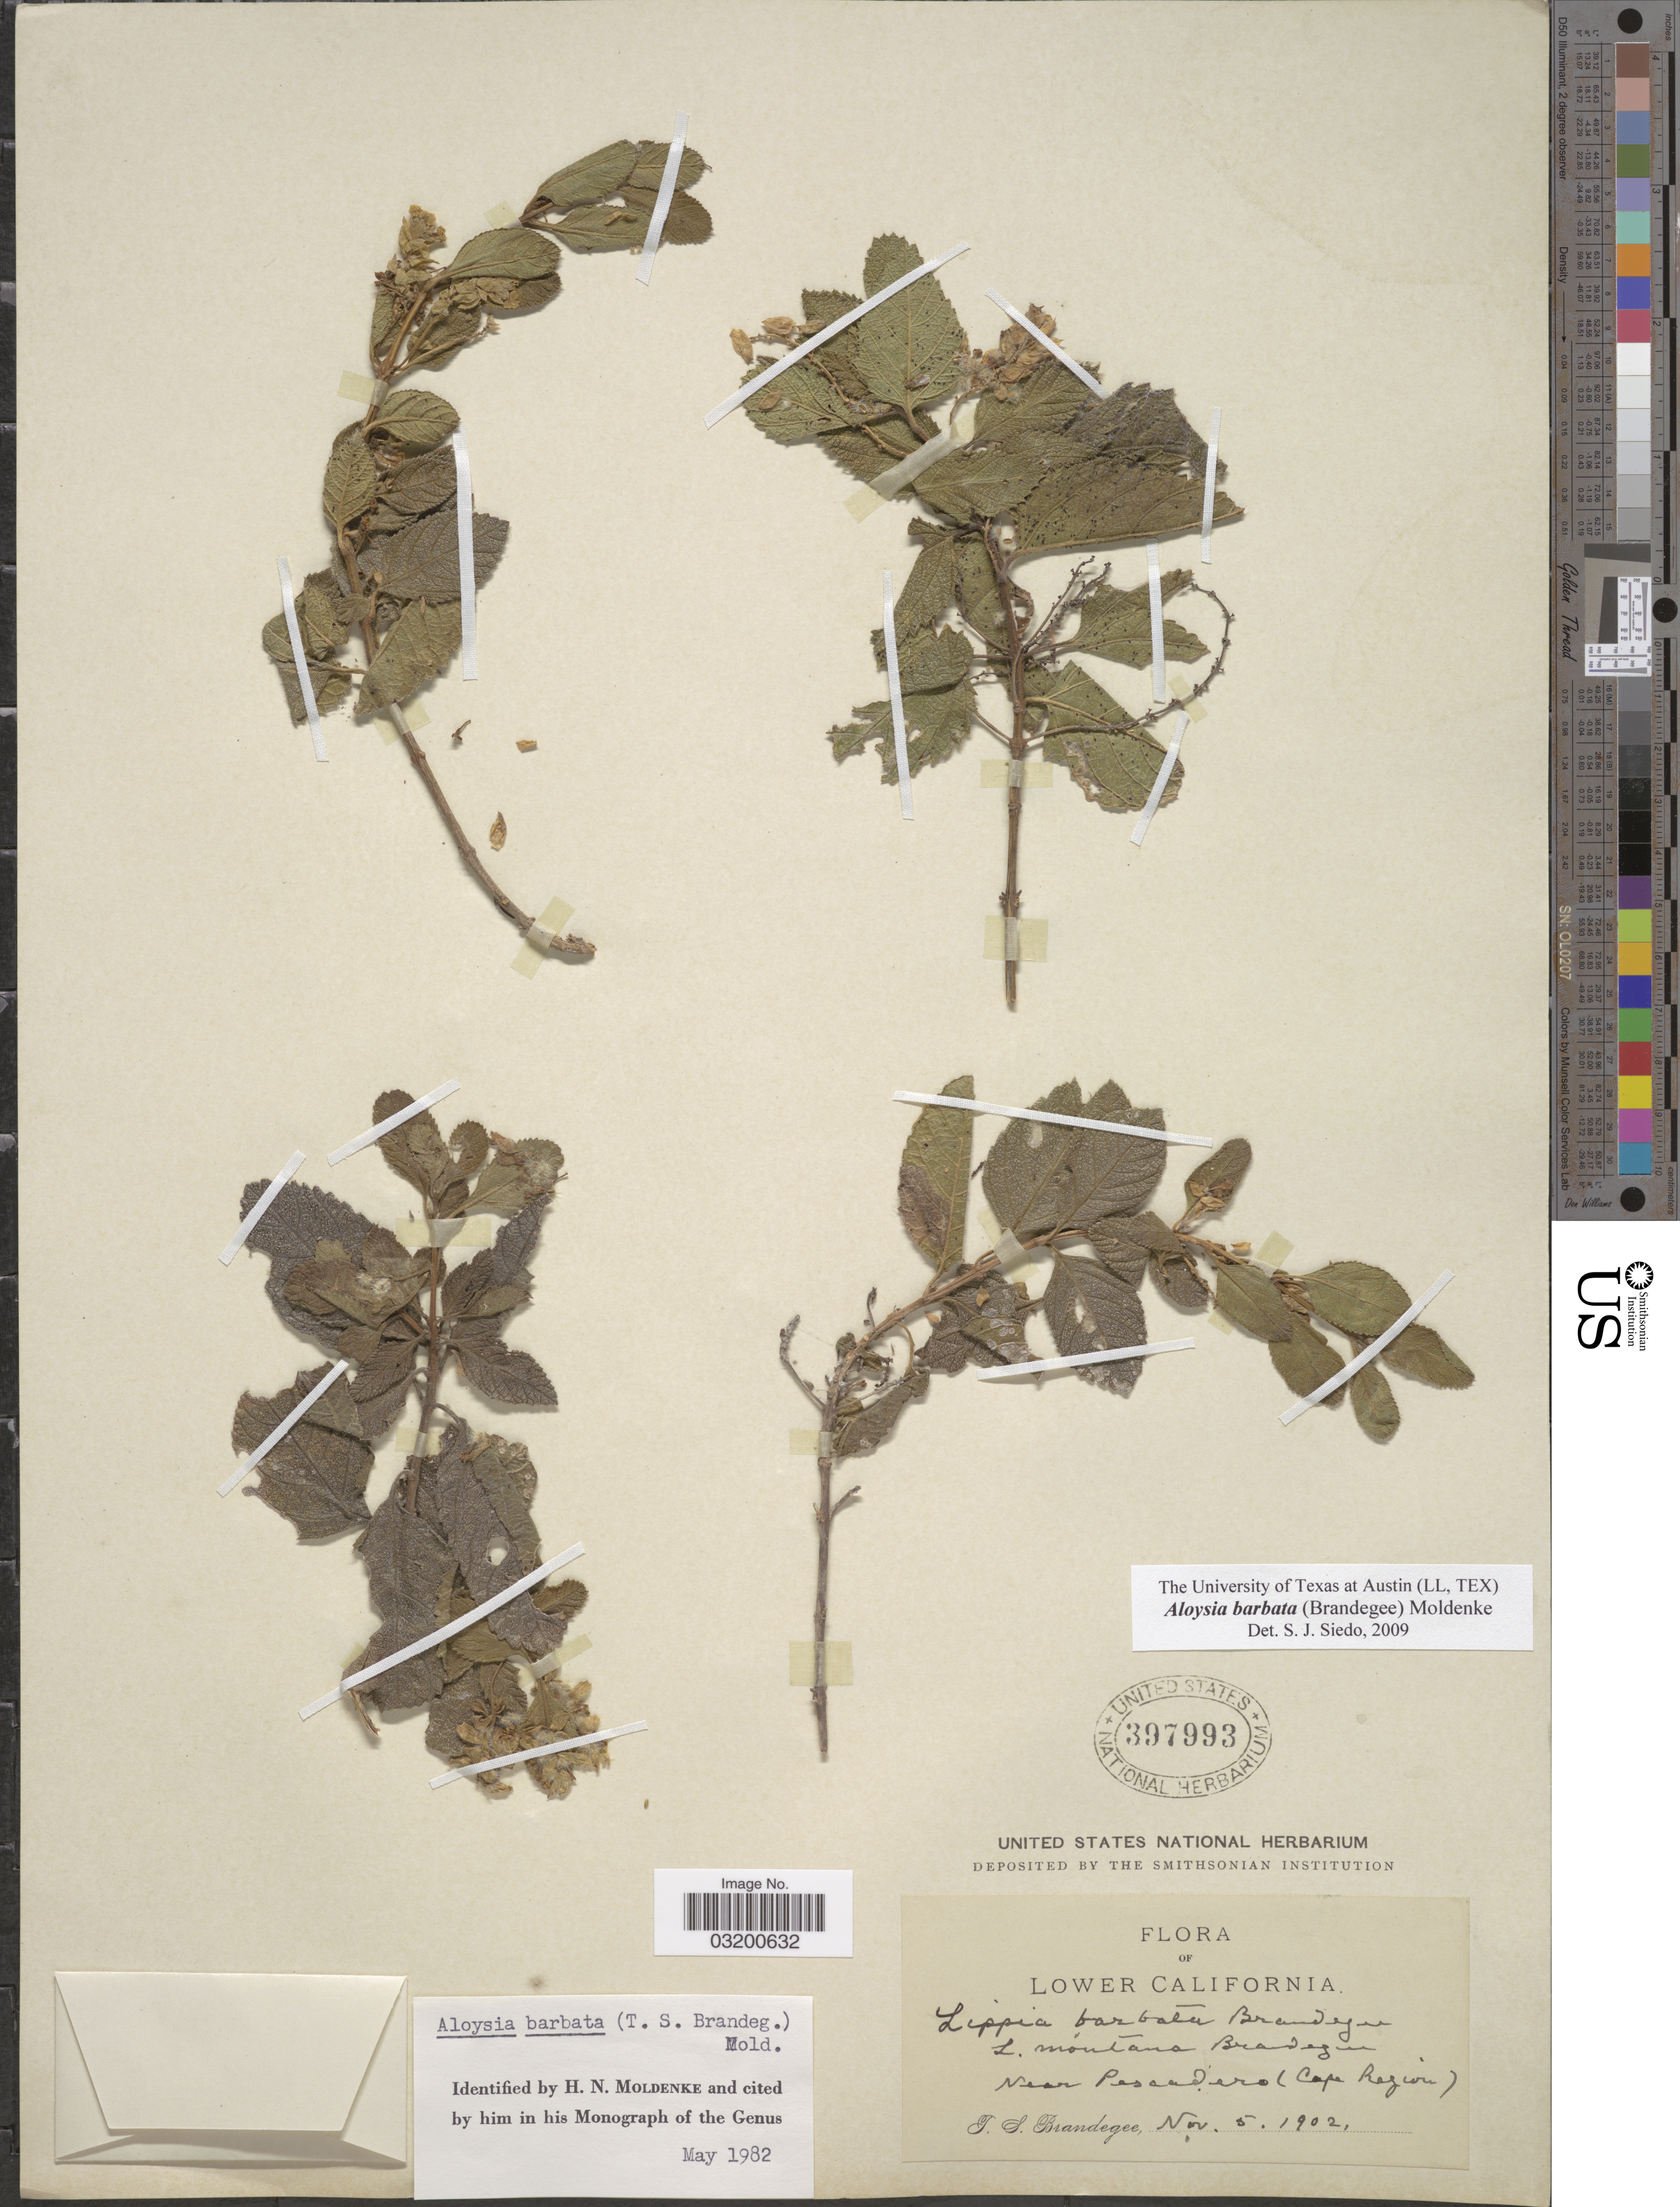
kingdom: Plantae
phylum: Tracheophyta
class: Magnoliopsida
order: Lamiales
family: Verbenaceae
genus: Aloysia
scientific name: Aloysia barbata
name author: (Brandegee) Moldenke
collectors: T. S. Brandegee (herbarium)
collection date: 1902-11-05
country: Mexico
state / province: Baja California Sur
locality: Lower California. Near Pescadero (Cape Region).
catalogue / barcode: US 397993